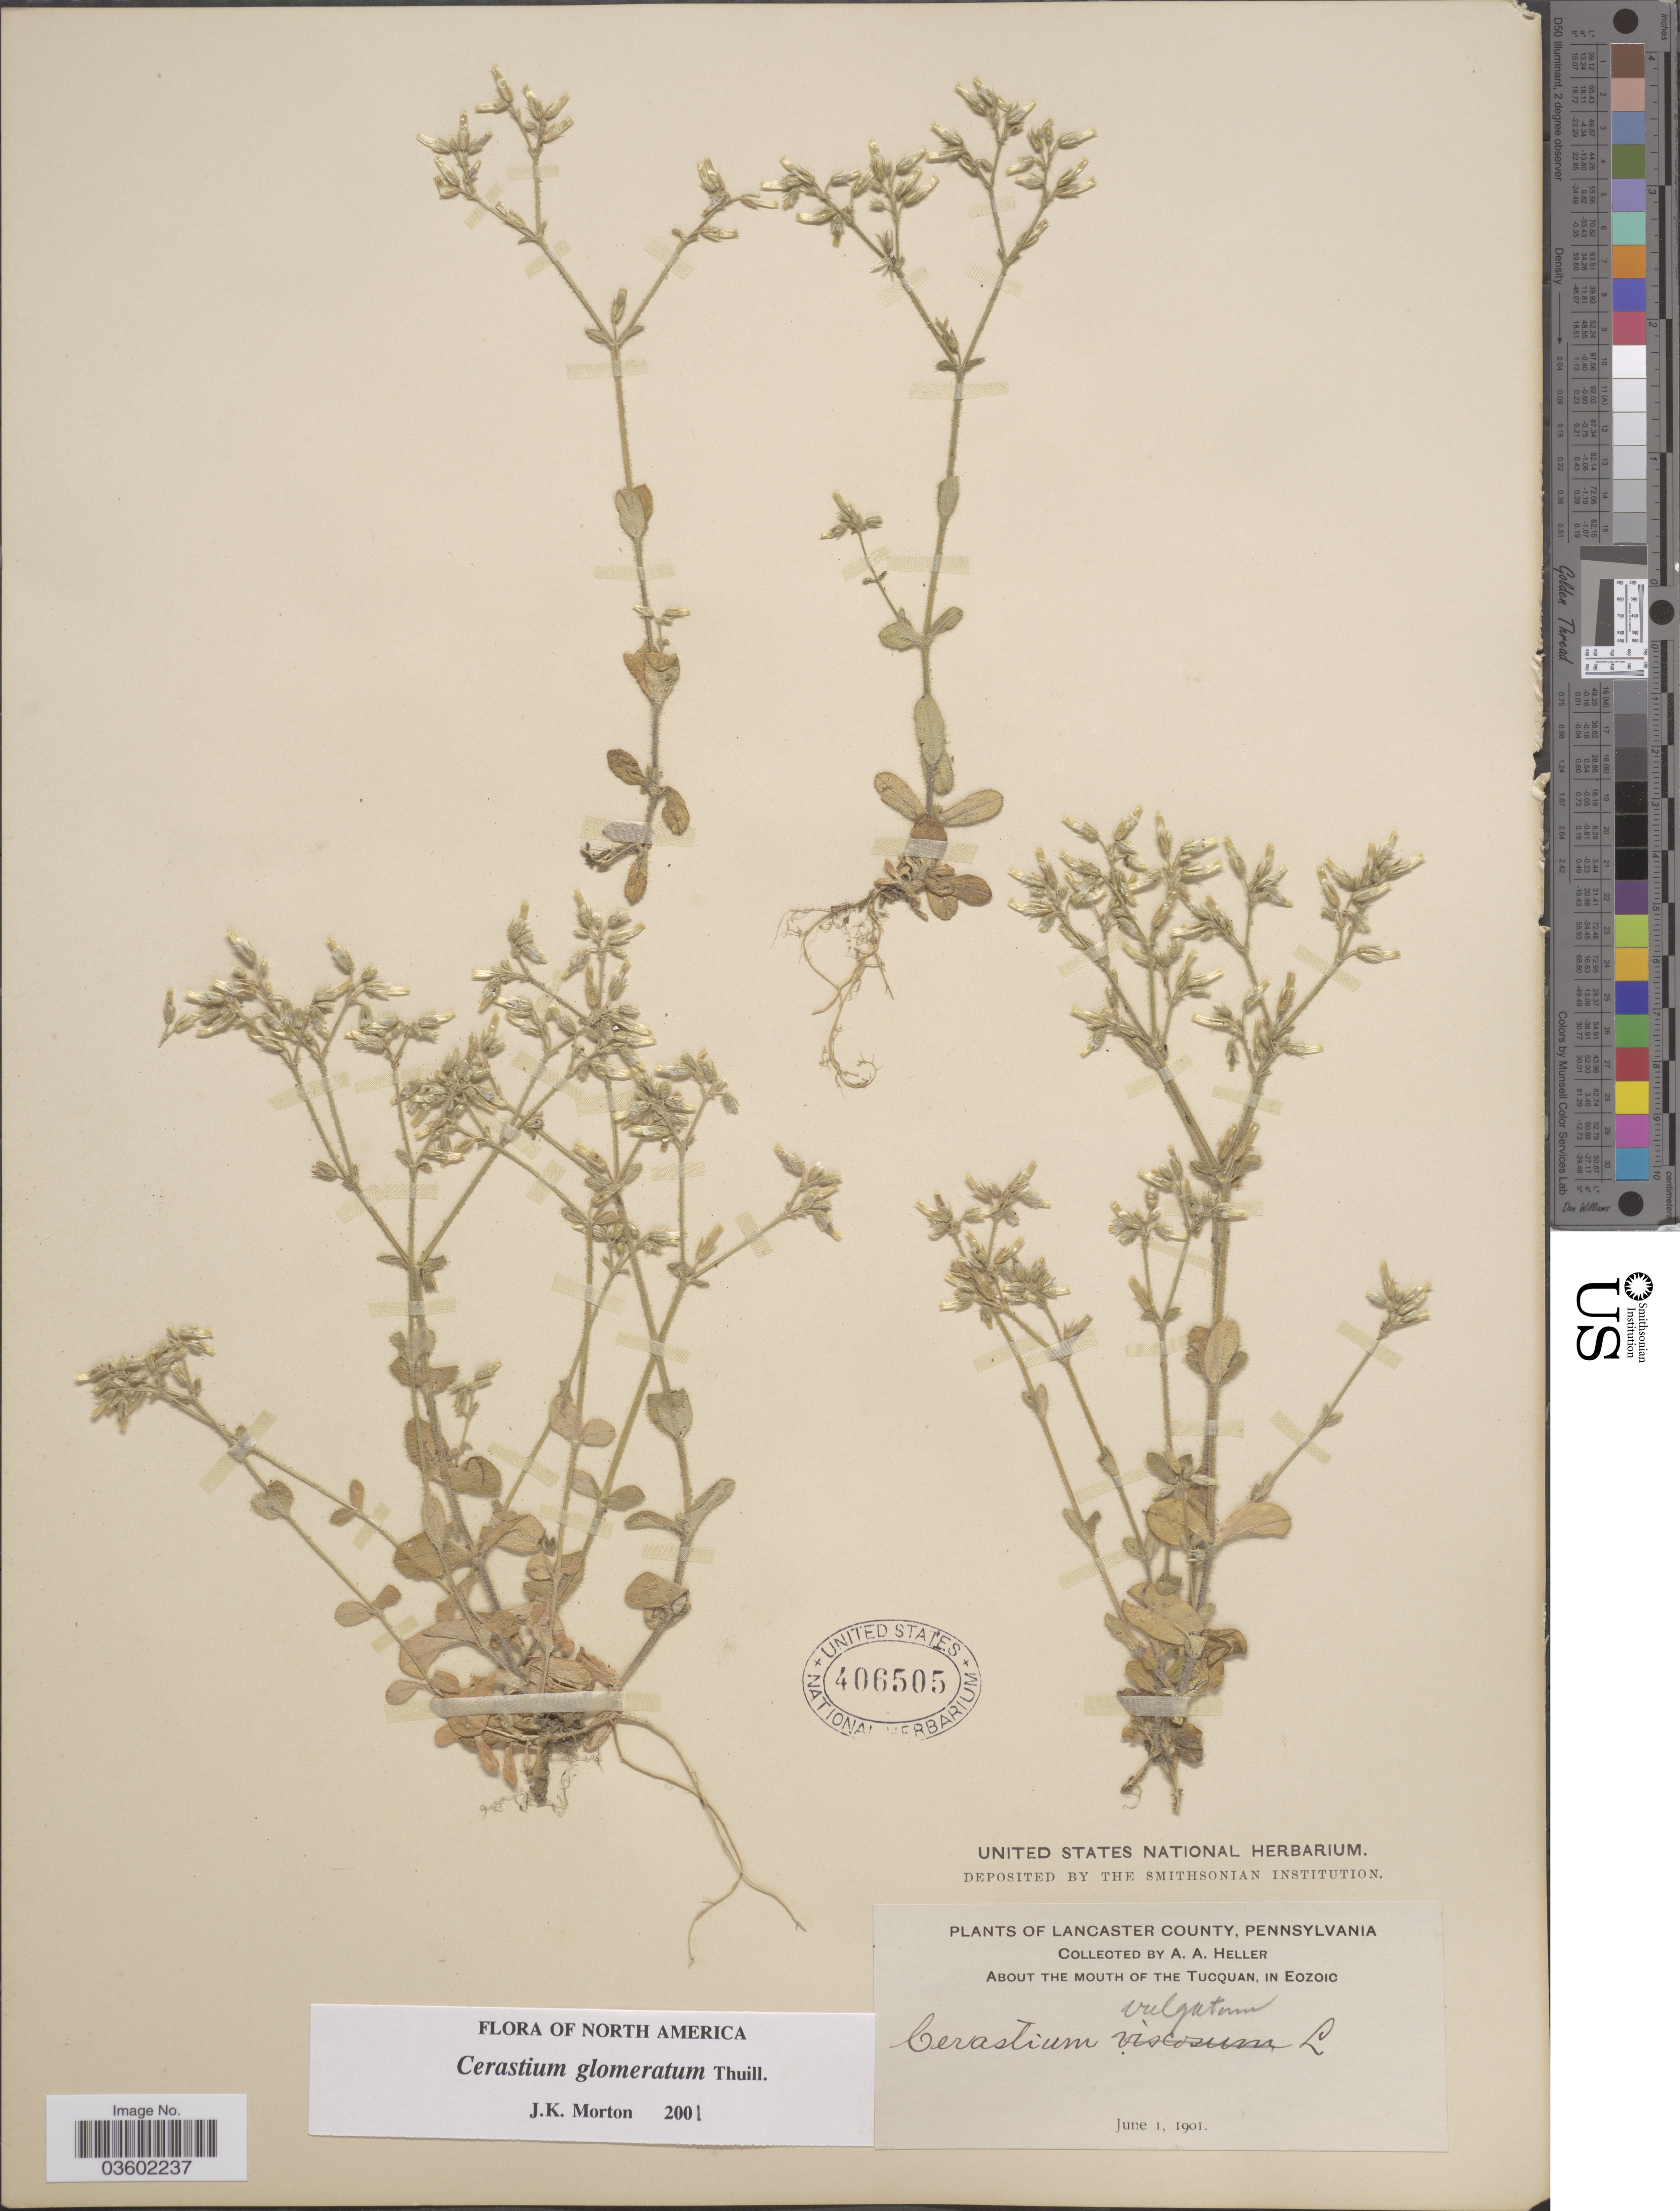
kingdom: Plantae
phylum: Tracheophyta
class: Magnoliopsida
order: Caryophyllales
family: Caryophyllaceae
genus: Cerastium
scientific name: Cerastium viscosum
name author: L.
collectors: A. A. Heller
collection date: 1901-06-01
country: United States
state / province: Pennsylvania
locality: Lancaster County. About the mouth of the Tucquan, in Eozoic.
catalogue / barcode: US 406505